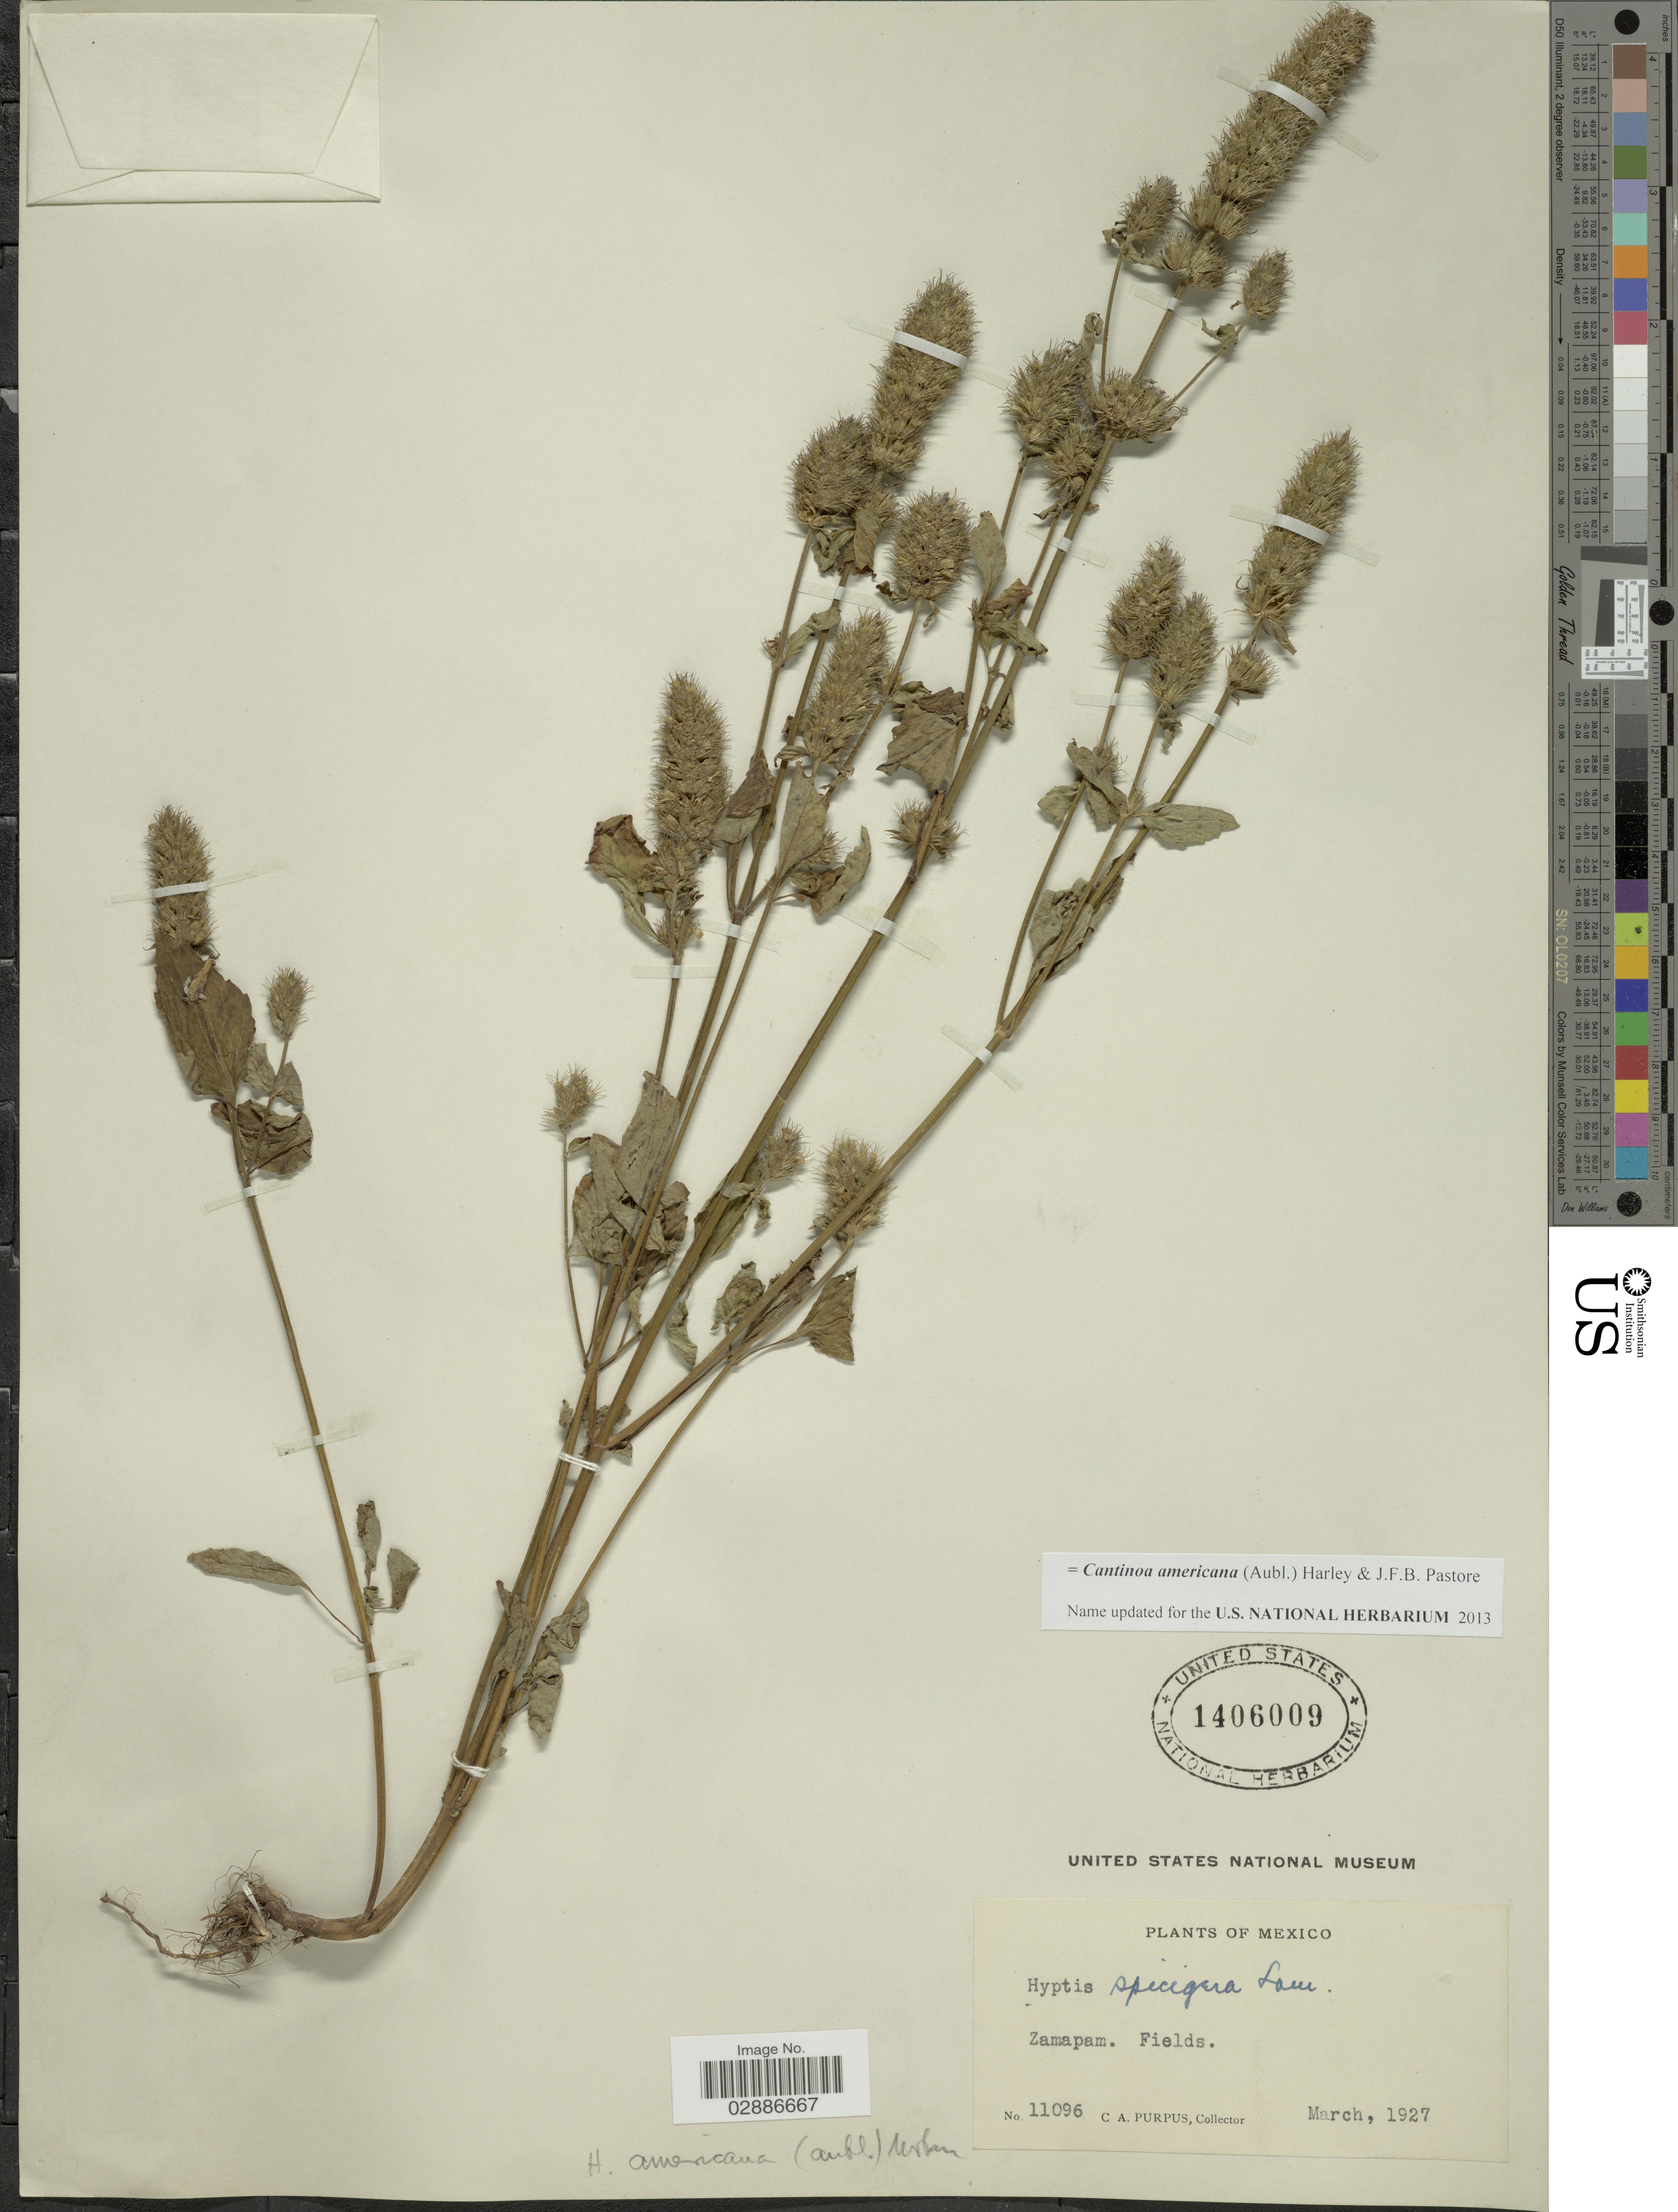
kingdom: Plantae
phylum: Tracheophyta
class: Magnoliopsida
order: Lamiales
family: Lamiaceae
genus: Cantinoa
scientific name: Cantinoa americana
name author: (Aubl.) Harley & J.F.B. Pastore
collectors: C. A. Purpus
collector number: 11096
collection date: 1927-03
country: Mexico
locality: Zamapam.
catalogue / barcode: US 1406009